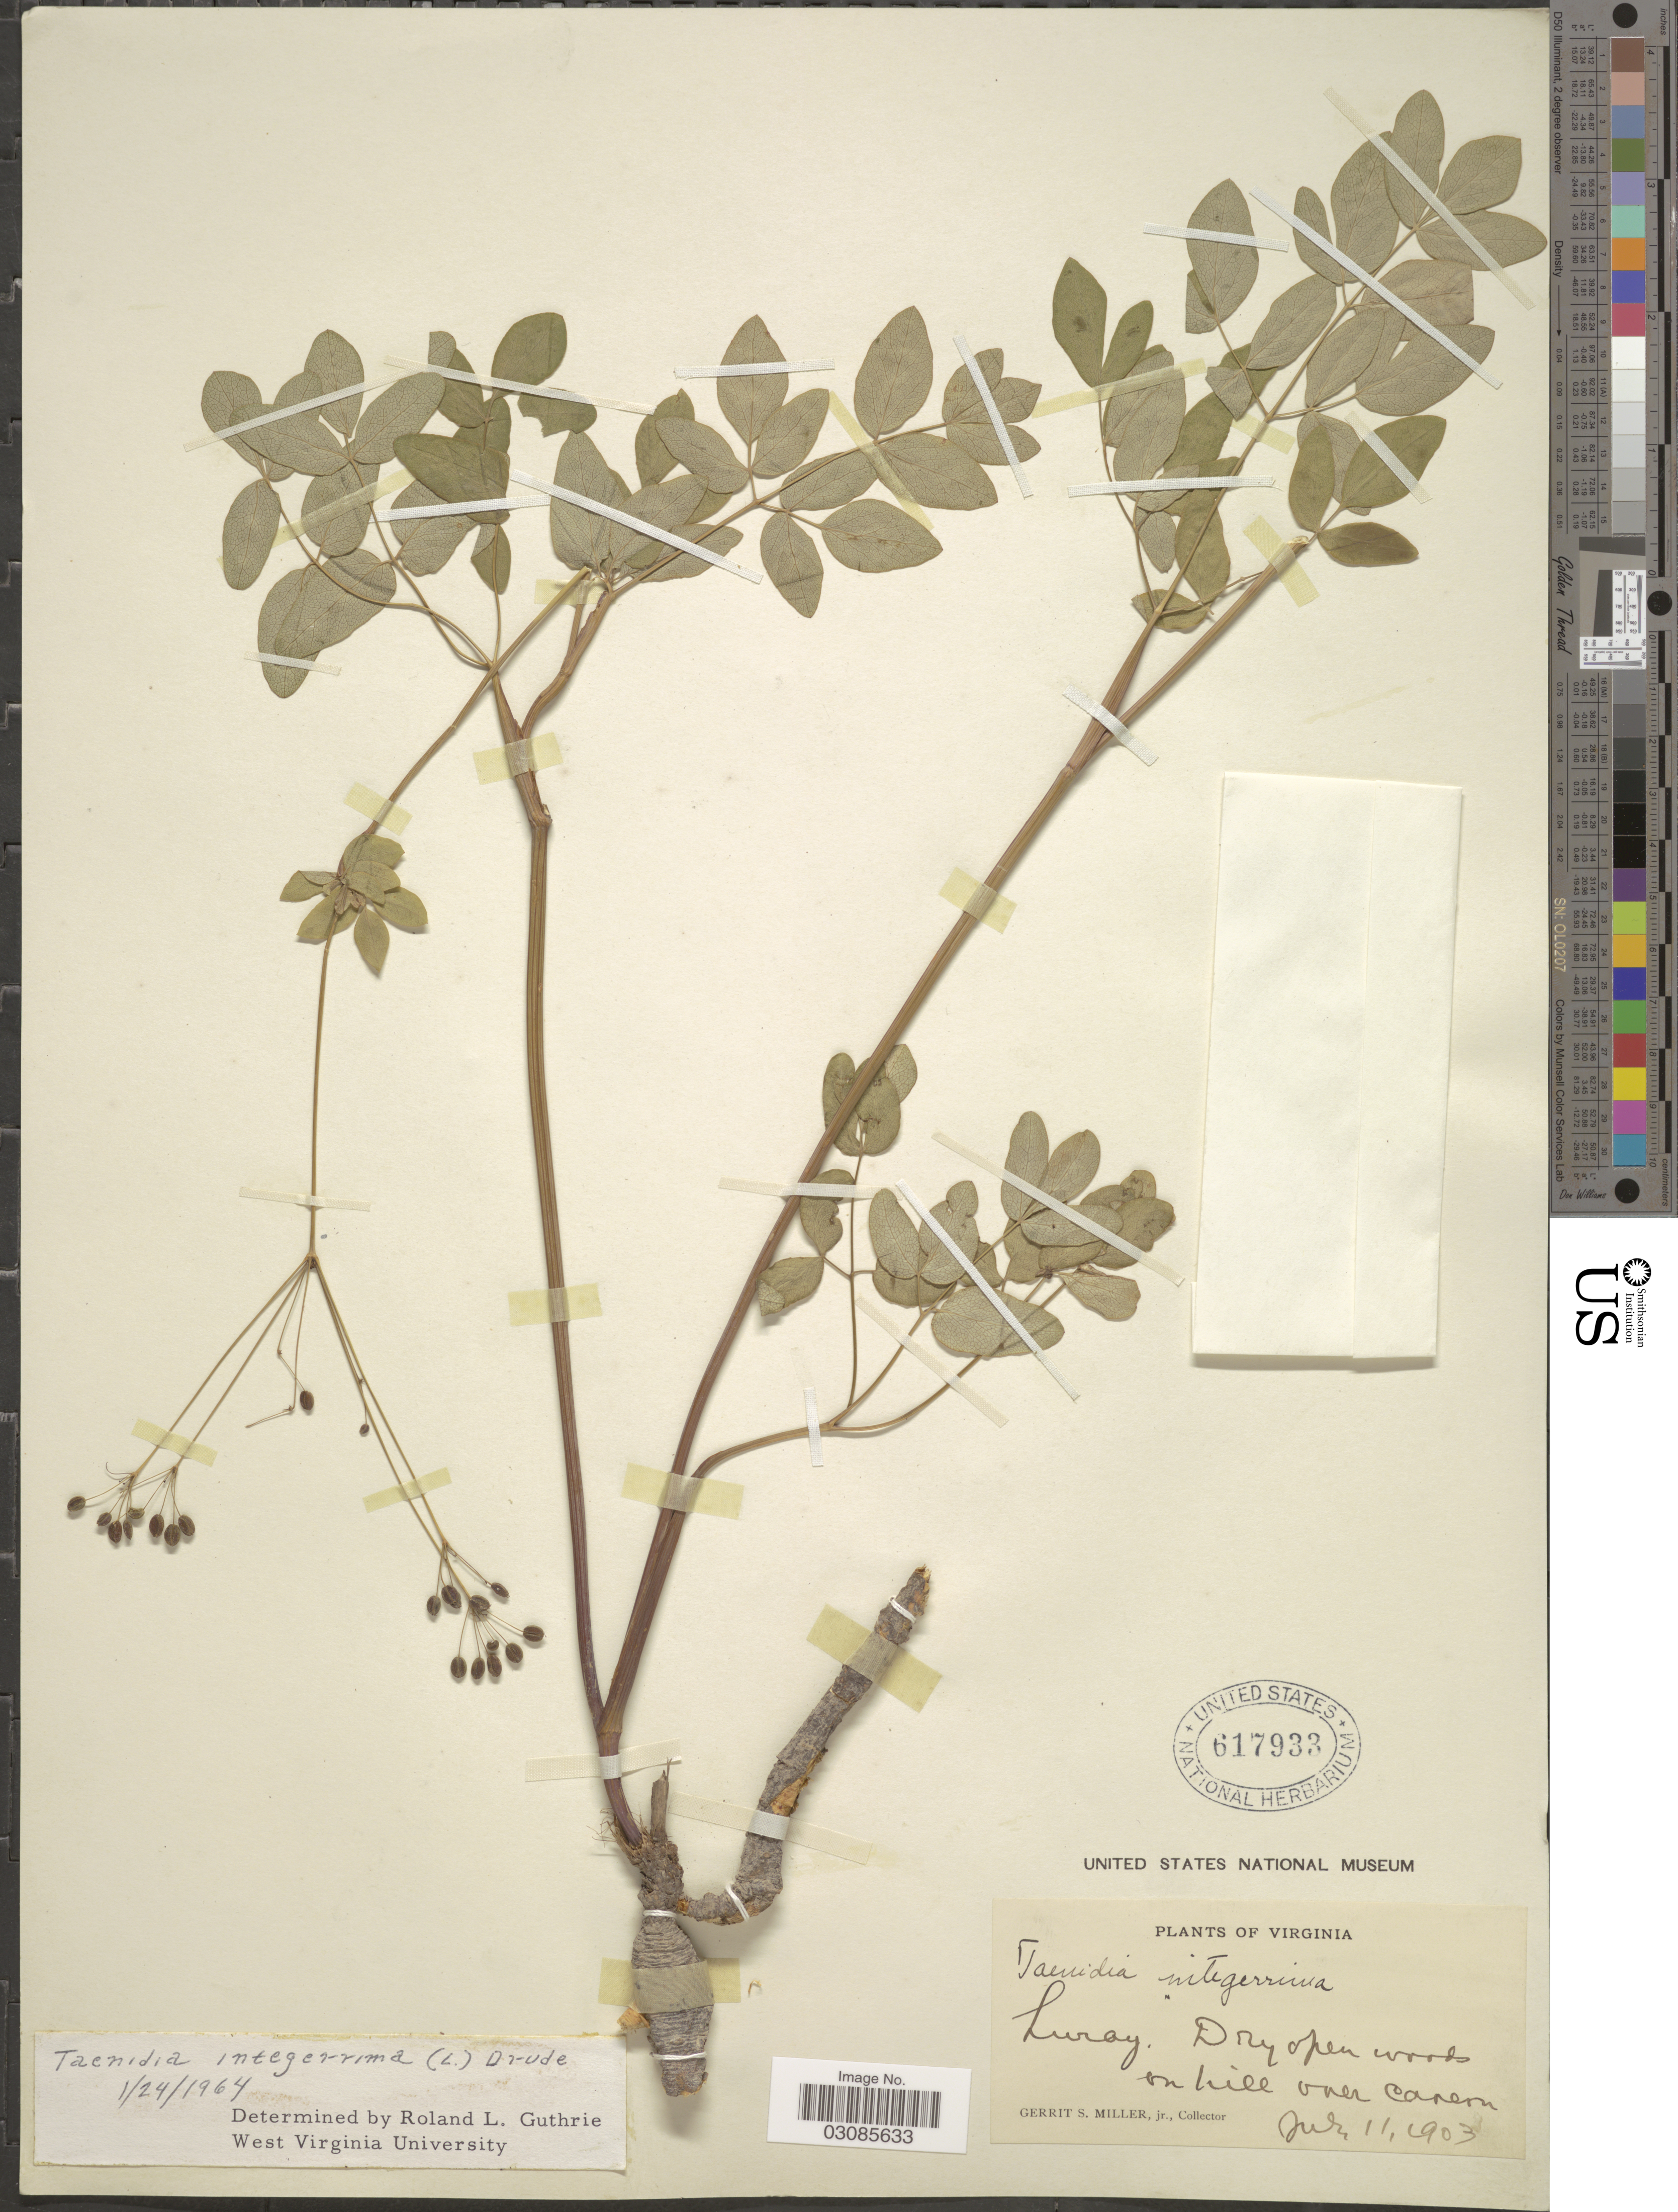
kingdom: Plantae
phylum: Tracheophyta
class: Magnoliopsida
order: Apiales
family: Apiaceae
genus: Taenidia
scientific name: Taenidia integerrima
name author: (L.) Drude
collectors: G. S. Miller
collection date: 1903-07-11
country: United States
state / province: Virginia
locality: Luray.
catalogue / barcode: US 617933